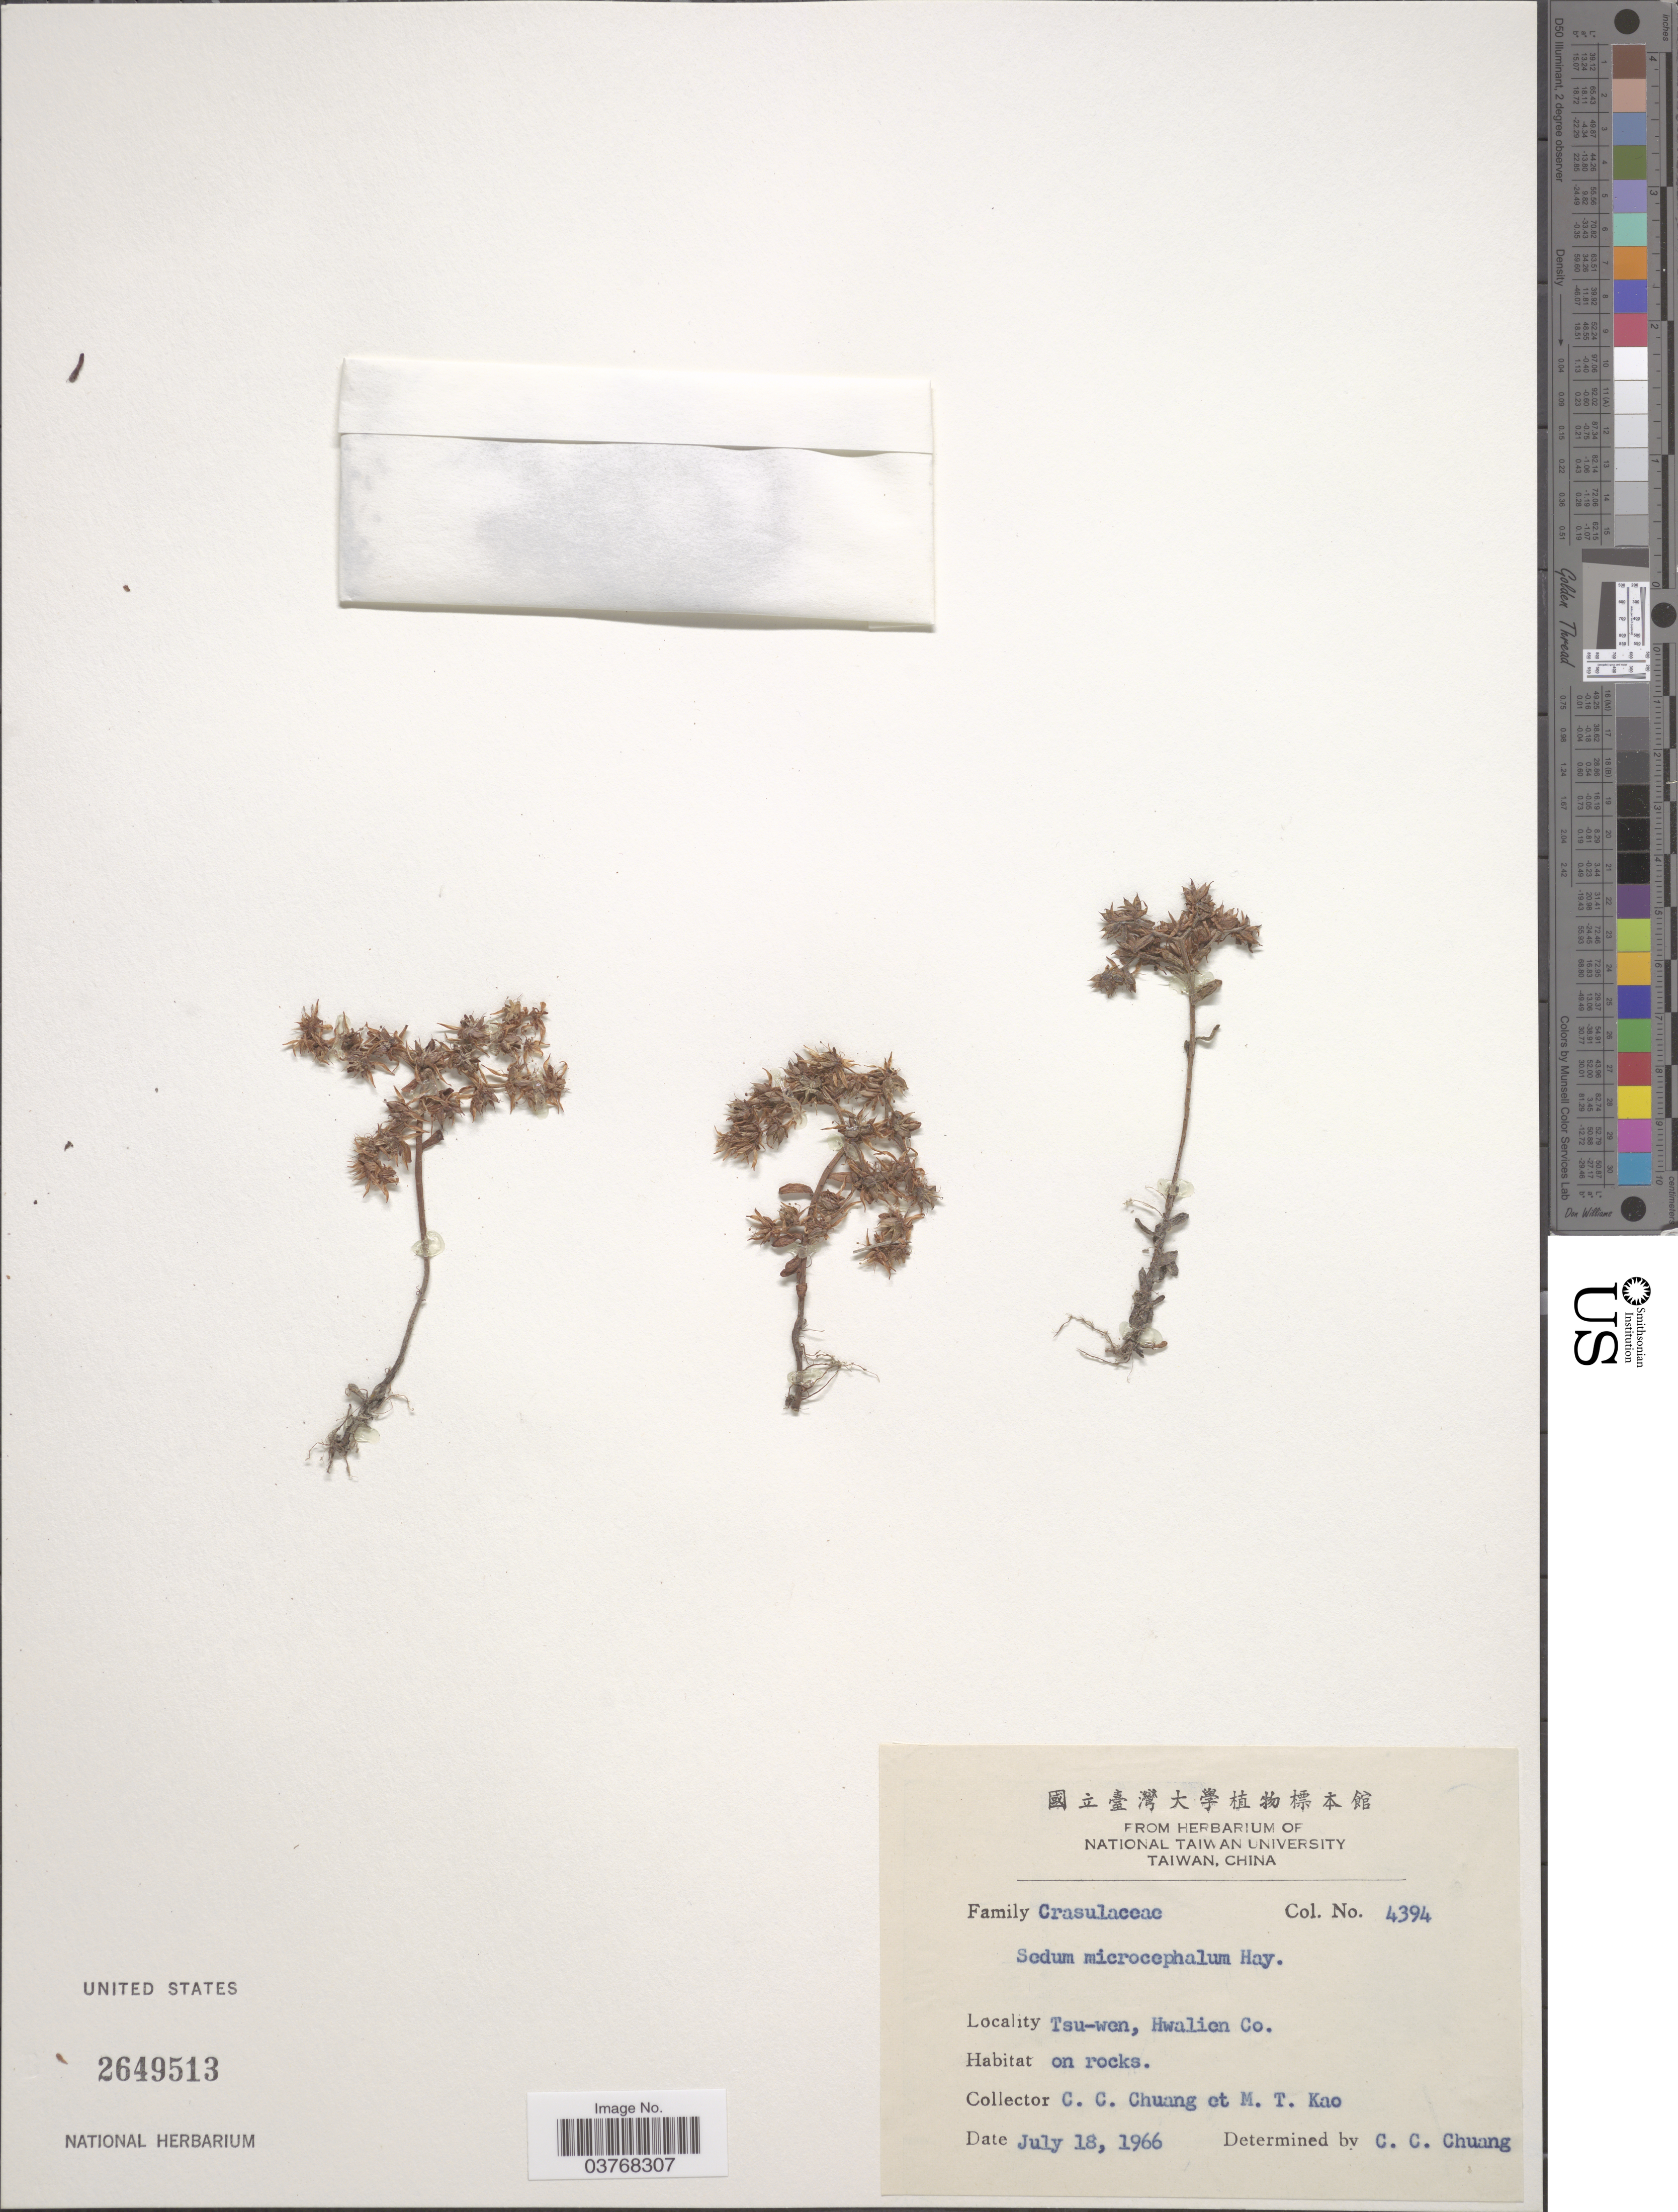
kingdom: Plantae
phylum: Tracheophyta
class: Magnoliopsida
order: Saxifragales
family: Crassulaceae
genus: Sedum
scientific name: Sedum microsepalum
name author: Hayata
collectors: C. C. Chuang & M. T. Kao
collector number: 4394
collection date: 1966-07-18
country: Taiwan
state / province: Hualien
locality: Tsu-wen, Hwalien Co.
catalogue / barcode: US 2649513